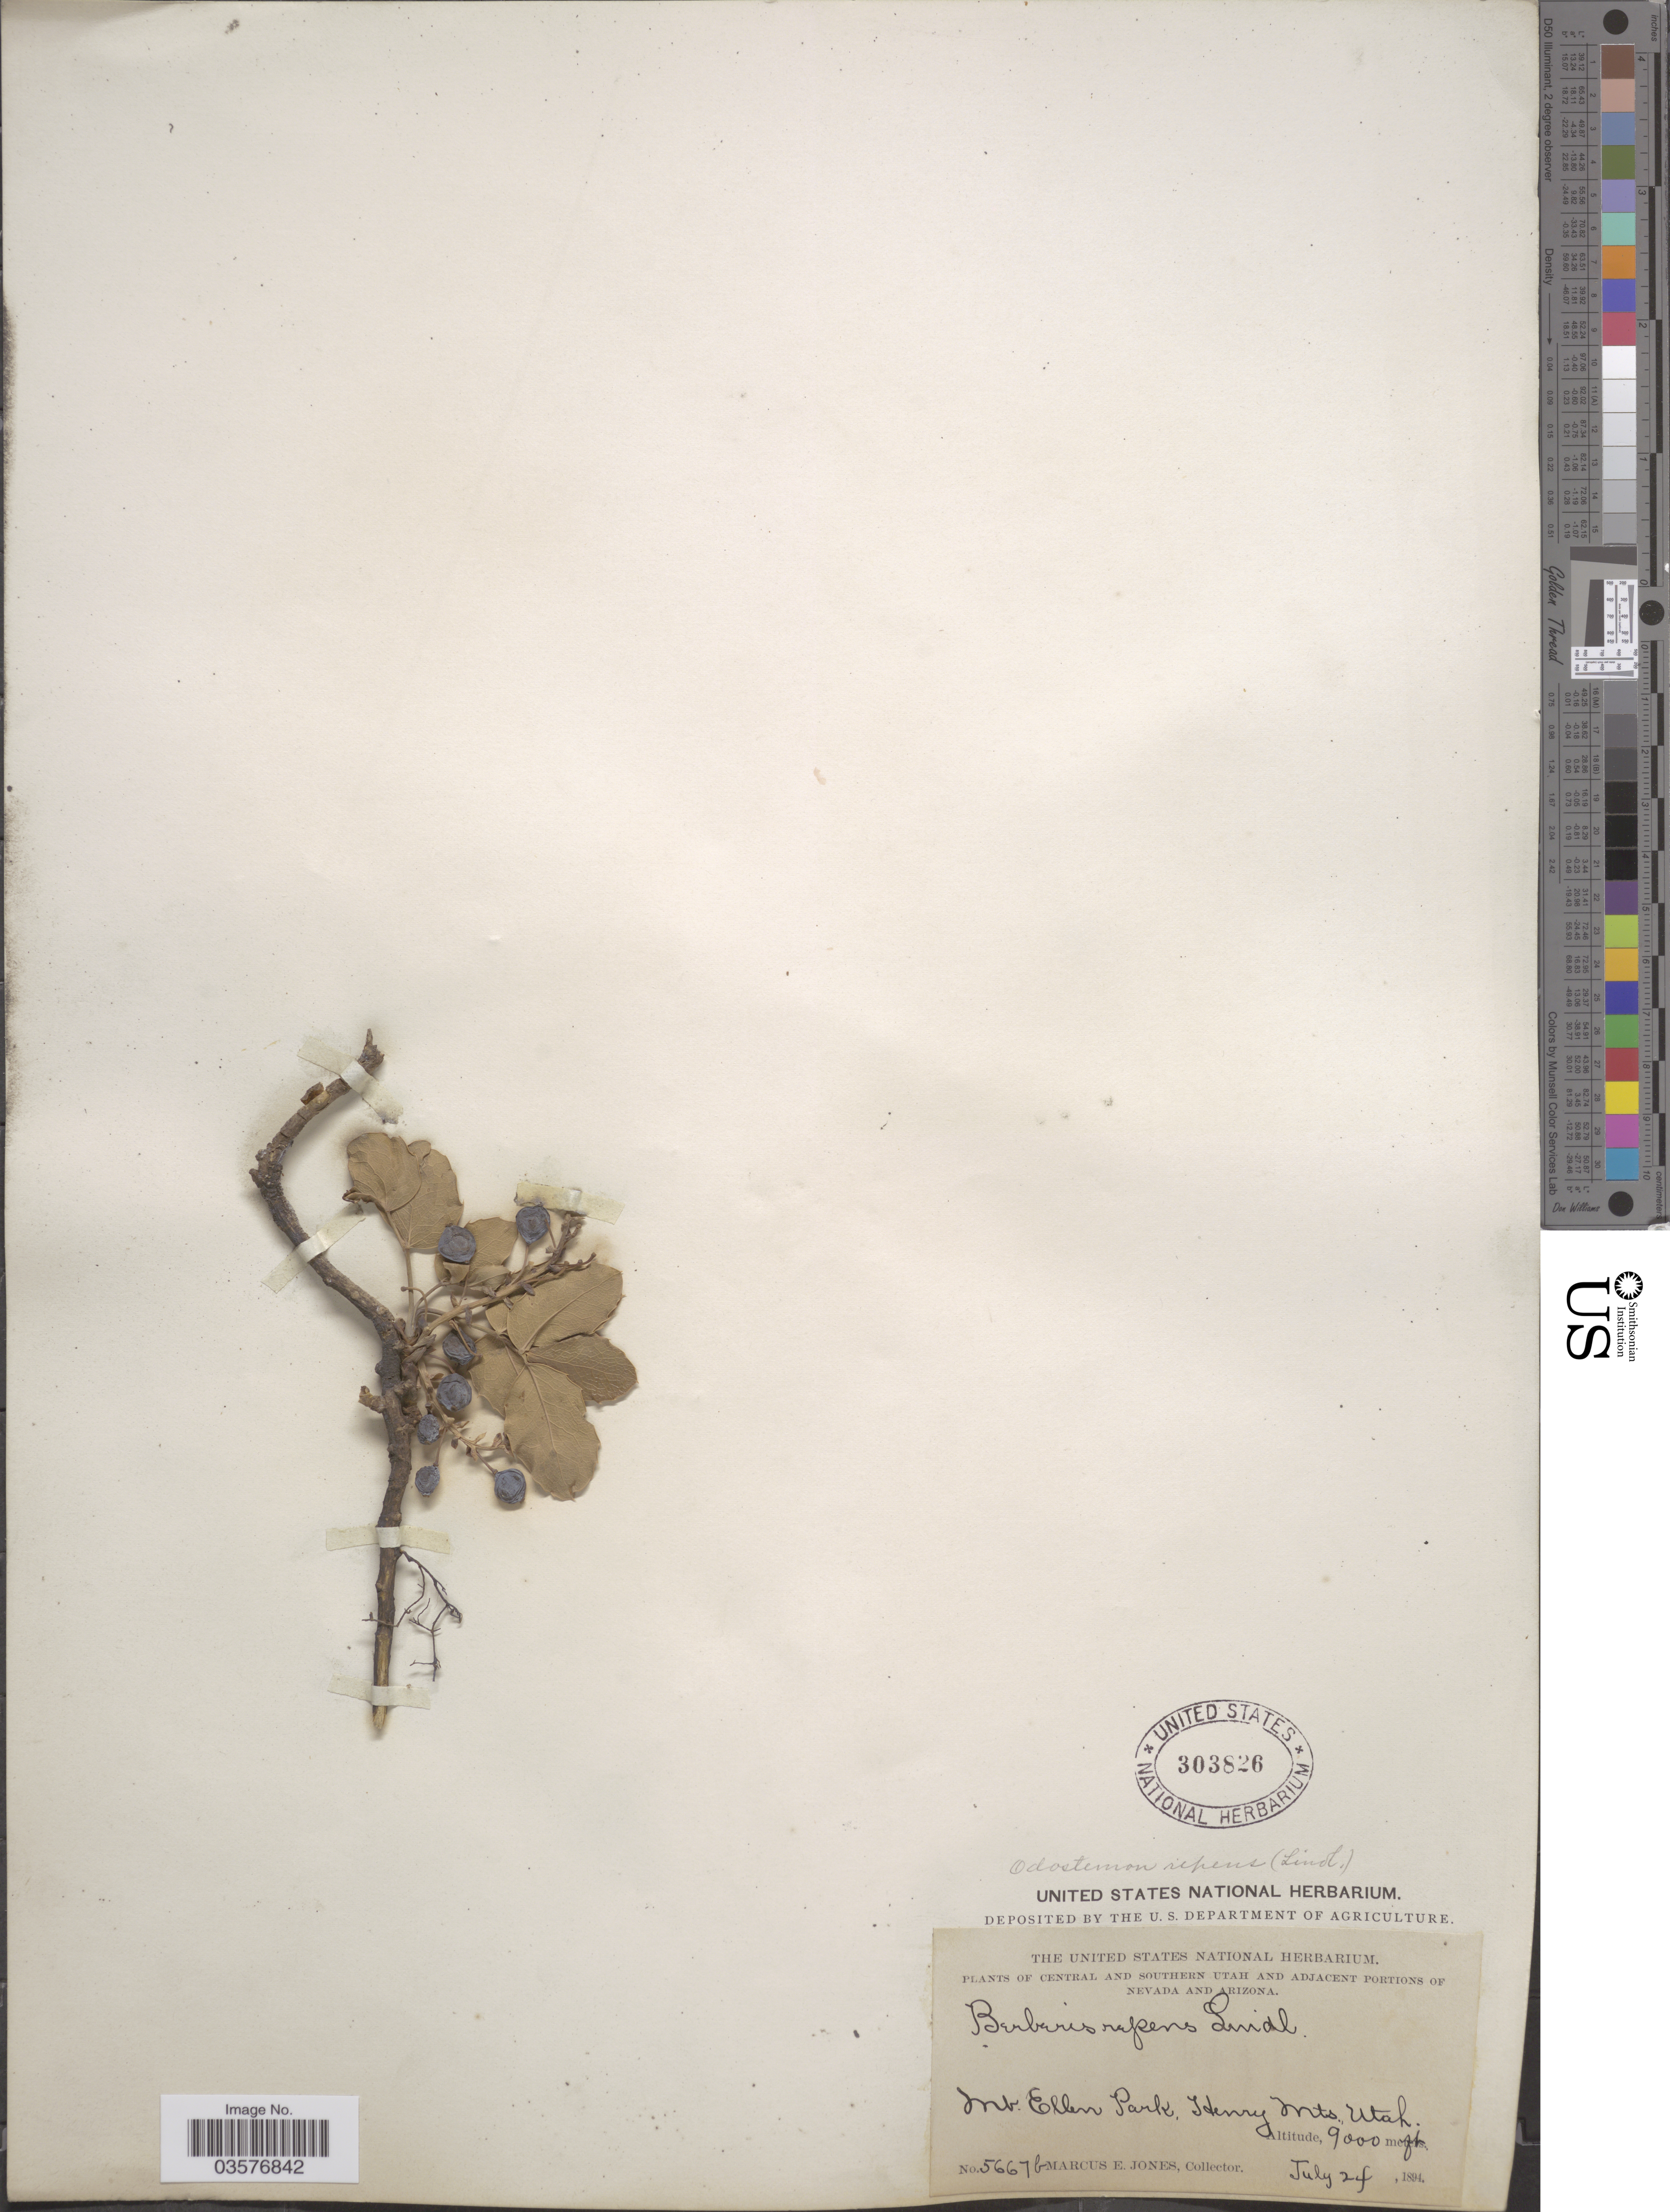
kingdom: Plantae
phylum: Tracheophyta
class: Magnoliopsida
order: Ranunculales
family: Berberidaceae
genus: Mahonia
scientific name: Mahonia repens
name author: (Lindl.) G. Don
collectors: M. E. Jones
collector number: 5667b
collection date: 1894-07-24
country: United States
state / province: Utah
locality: Central and Southern Utah. Mt. Ellen Park, Henry Mts.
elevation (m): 2743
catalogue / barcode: US 303826